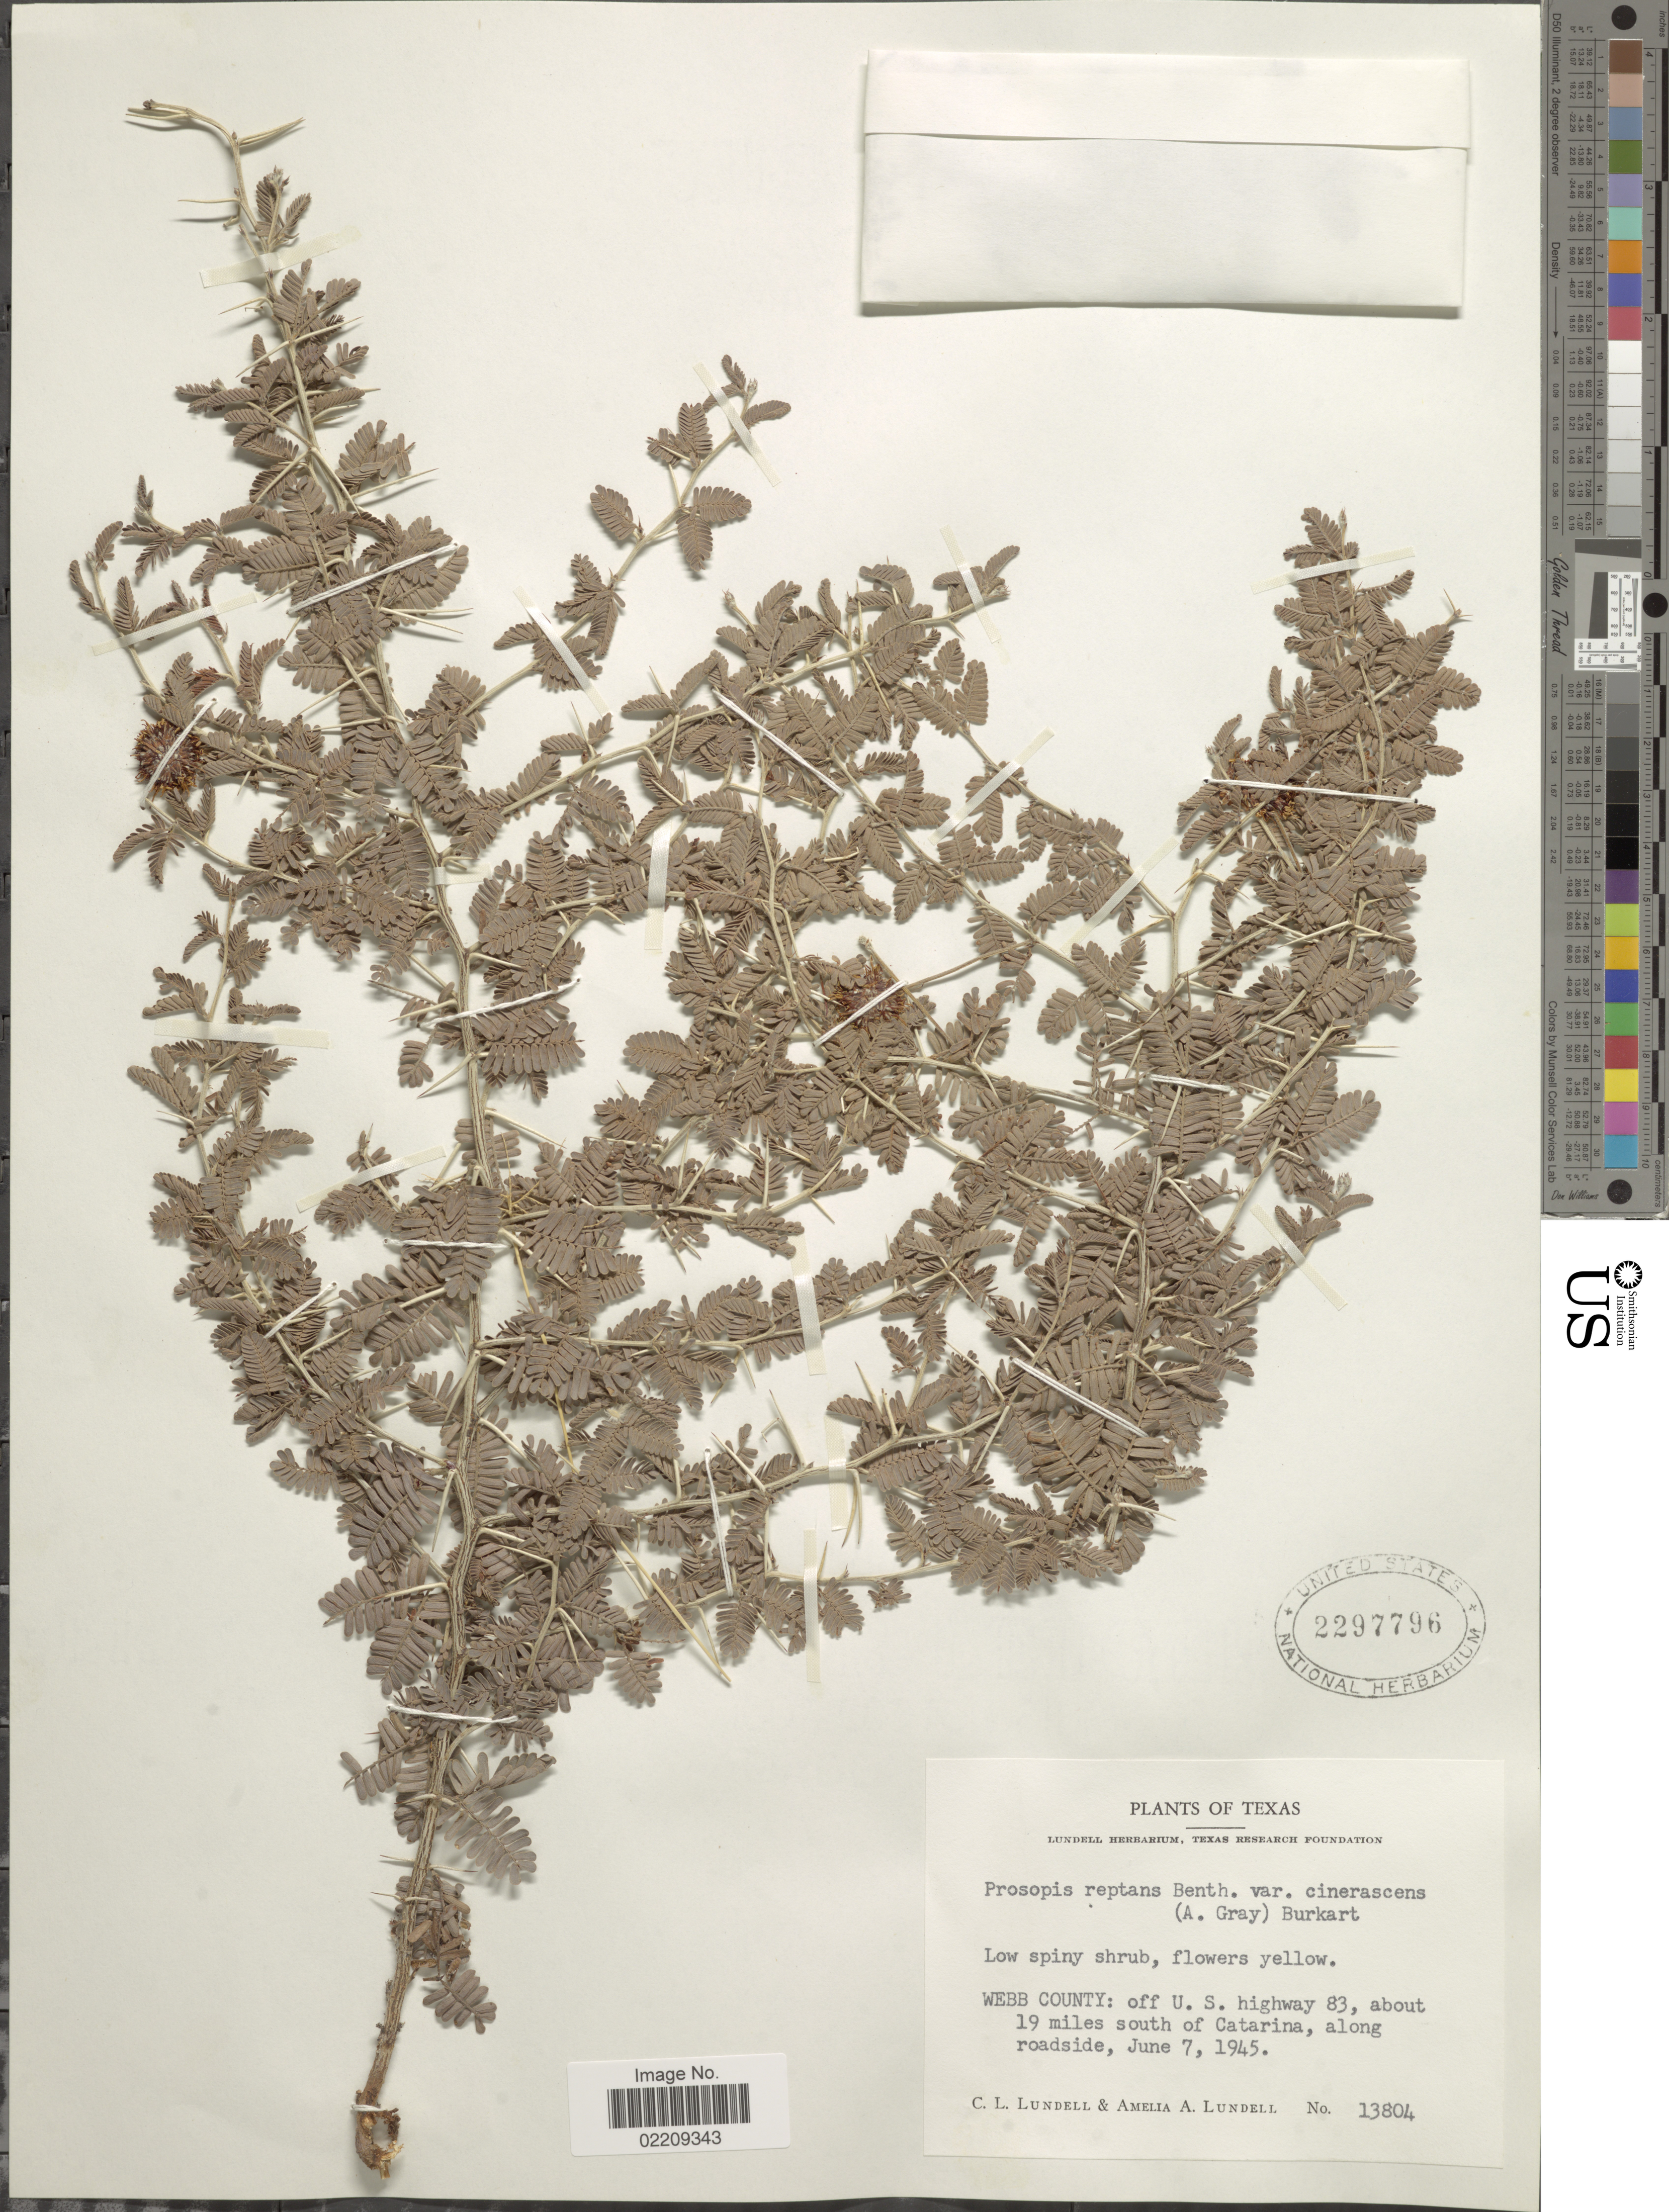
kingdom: Plantae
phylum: Tracheophyta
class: Magnoliopsida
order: Fabales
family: Fabaceae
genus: Strombocarpa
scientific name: Strombocarpa cinerascens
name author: A. Gray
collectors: C. L. Lundell & A. A. Lundell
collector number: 13804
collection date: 1945-06-07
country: United States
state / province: Texas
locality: Webb County: off U.S. highway 83, about 19 miles south of Catarina, along roadside.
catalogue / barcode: US 2297796